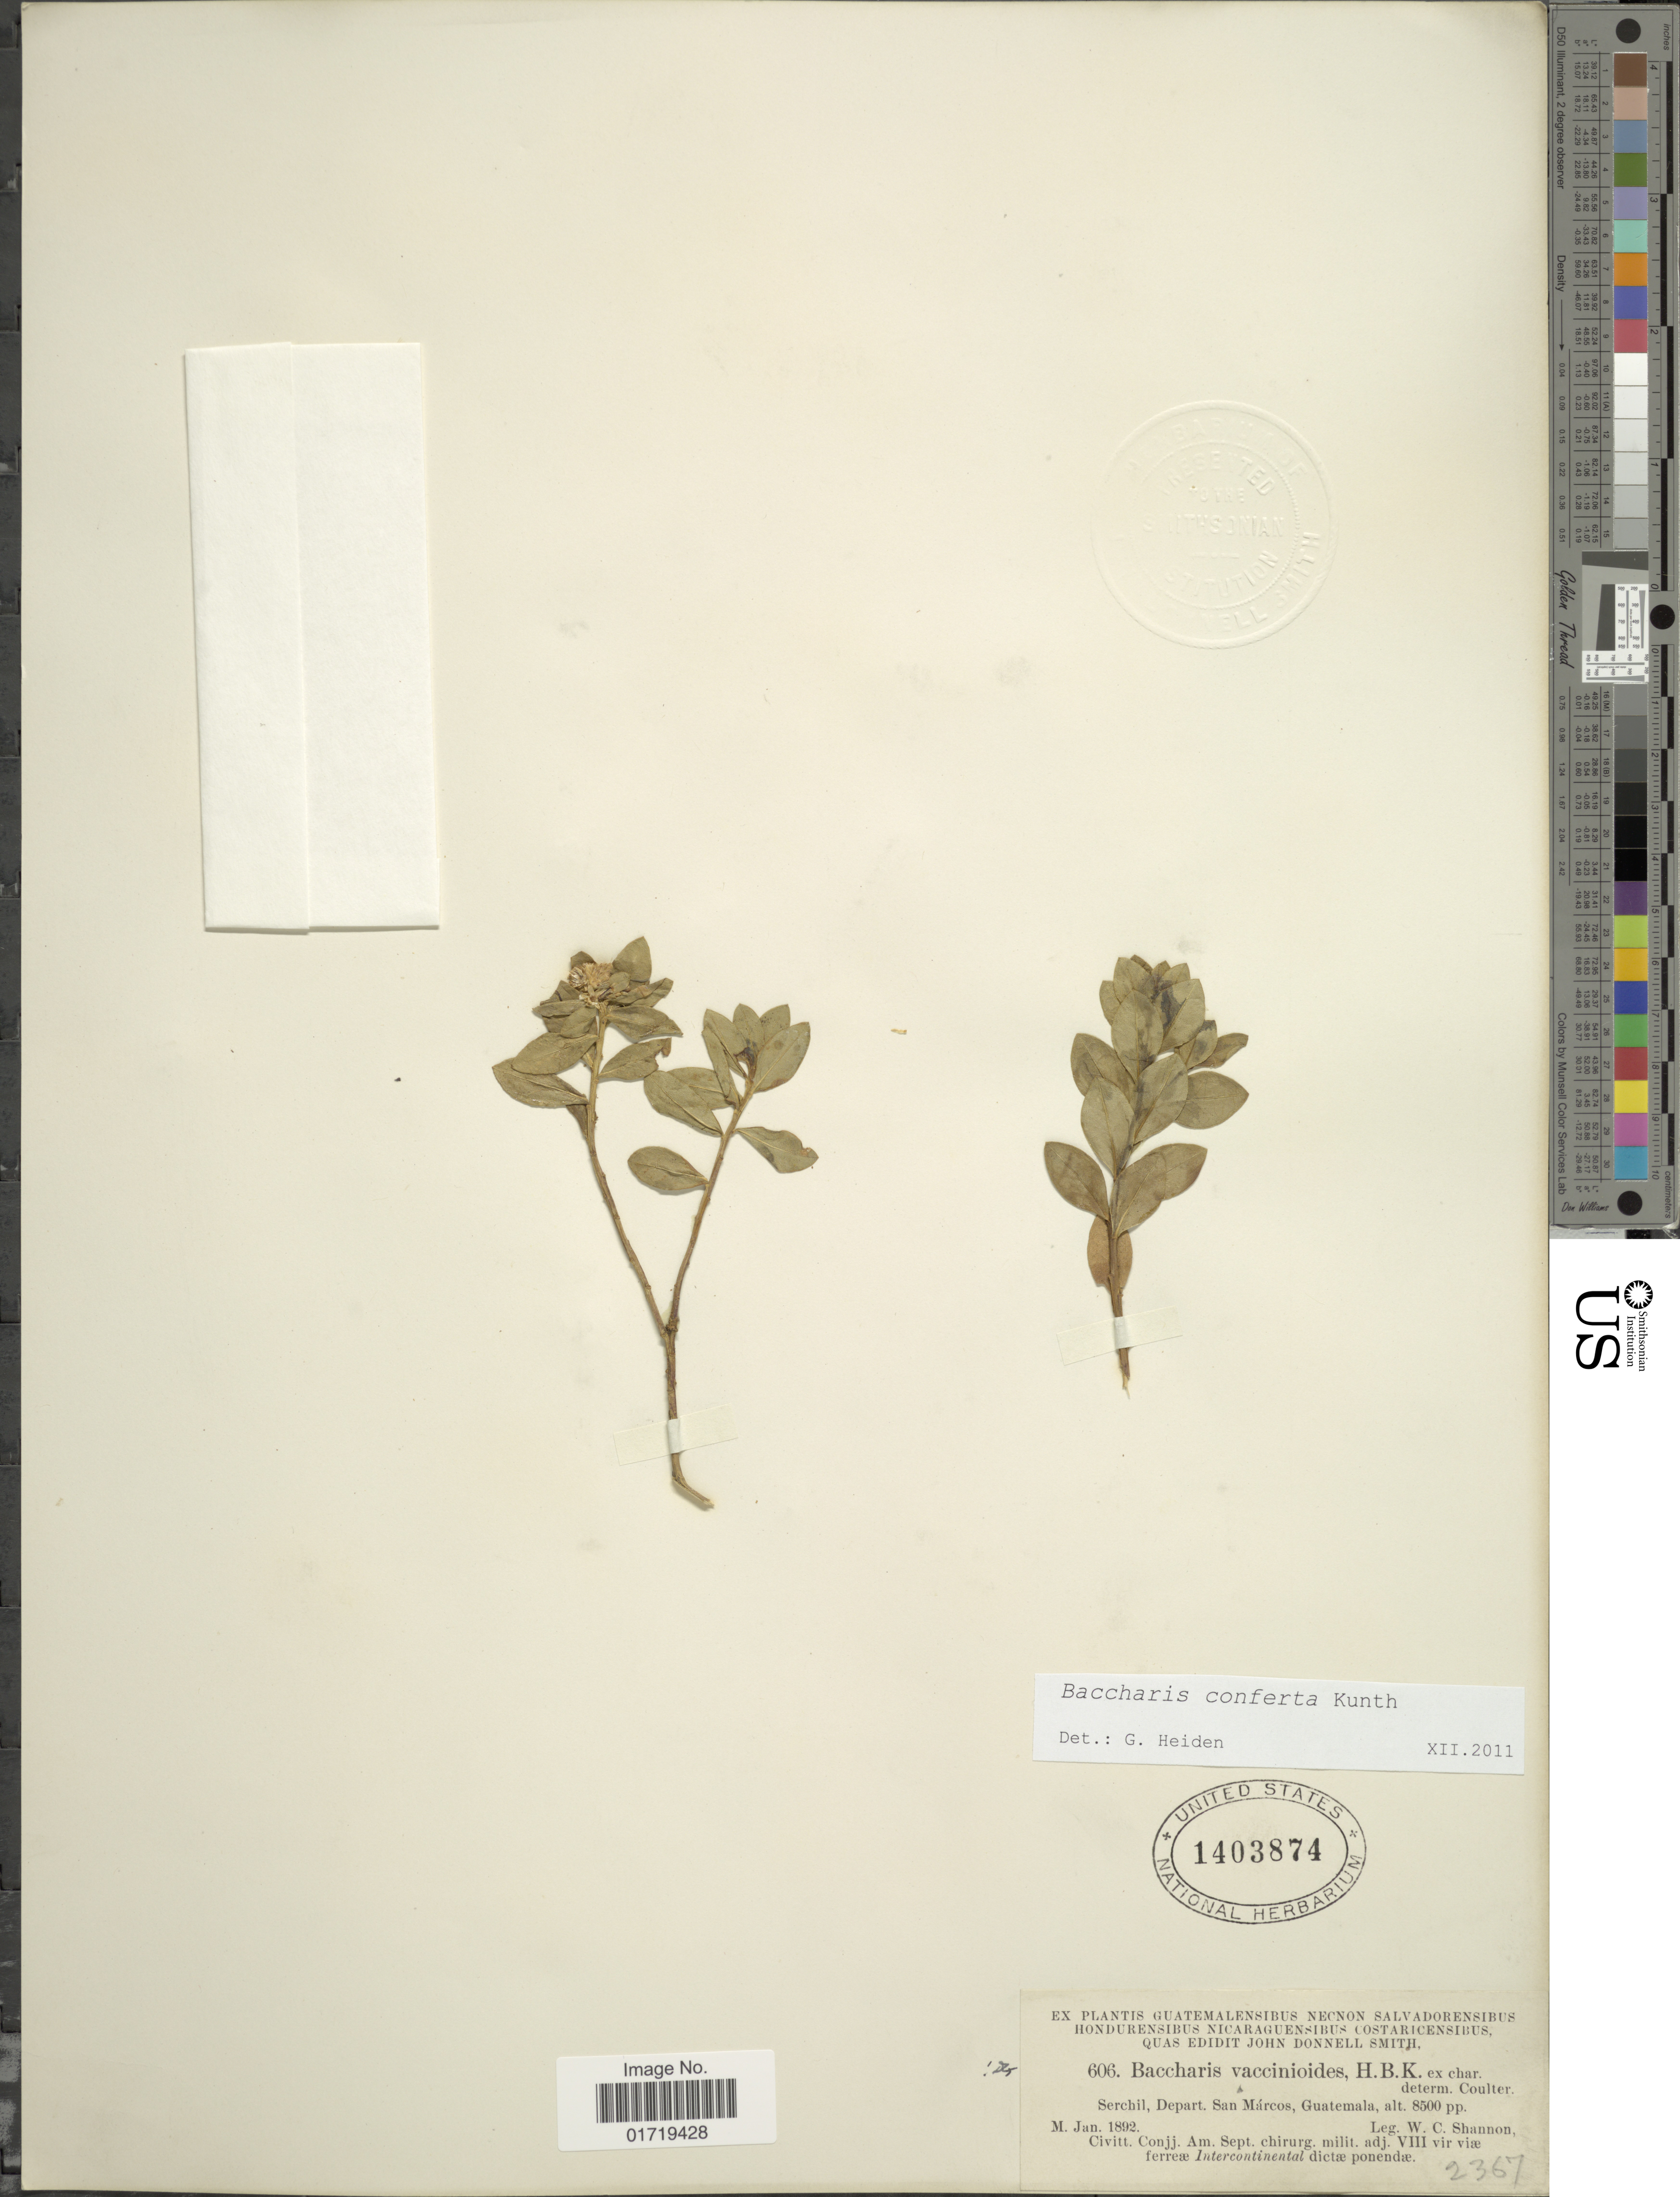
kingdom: Plantae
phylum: Tracheophyta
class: Magnoliopsida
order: Asterales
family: Asteraceae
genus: Baccharis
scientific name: Baccharis conferta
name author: Kunth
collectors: W. C. Shannon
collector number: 606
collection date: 1892-01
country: Guatemala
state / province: San Marcos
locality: Serchil, San Marcos, Guatemala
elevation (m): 2591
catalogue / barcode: US 1403874